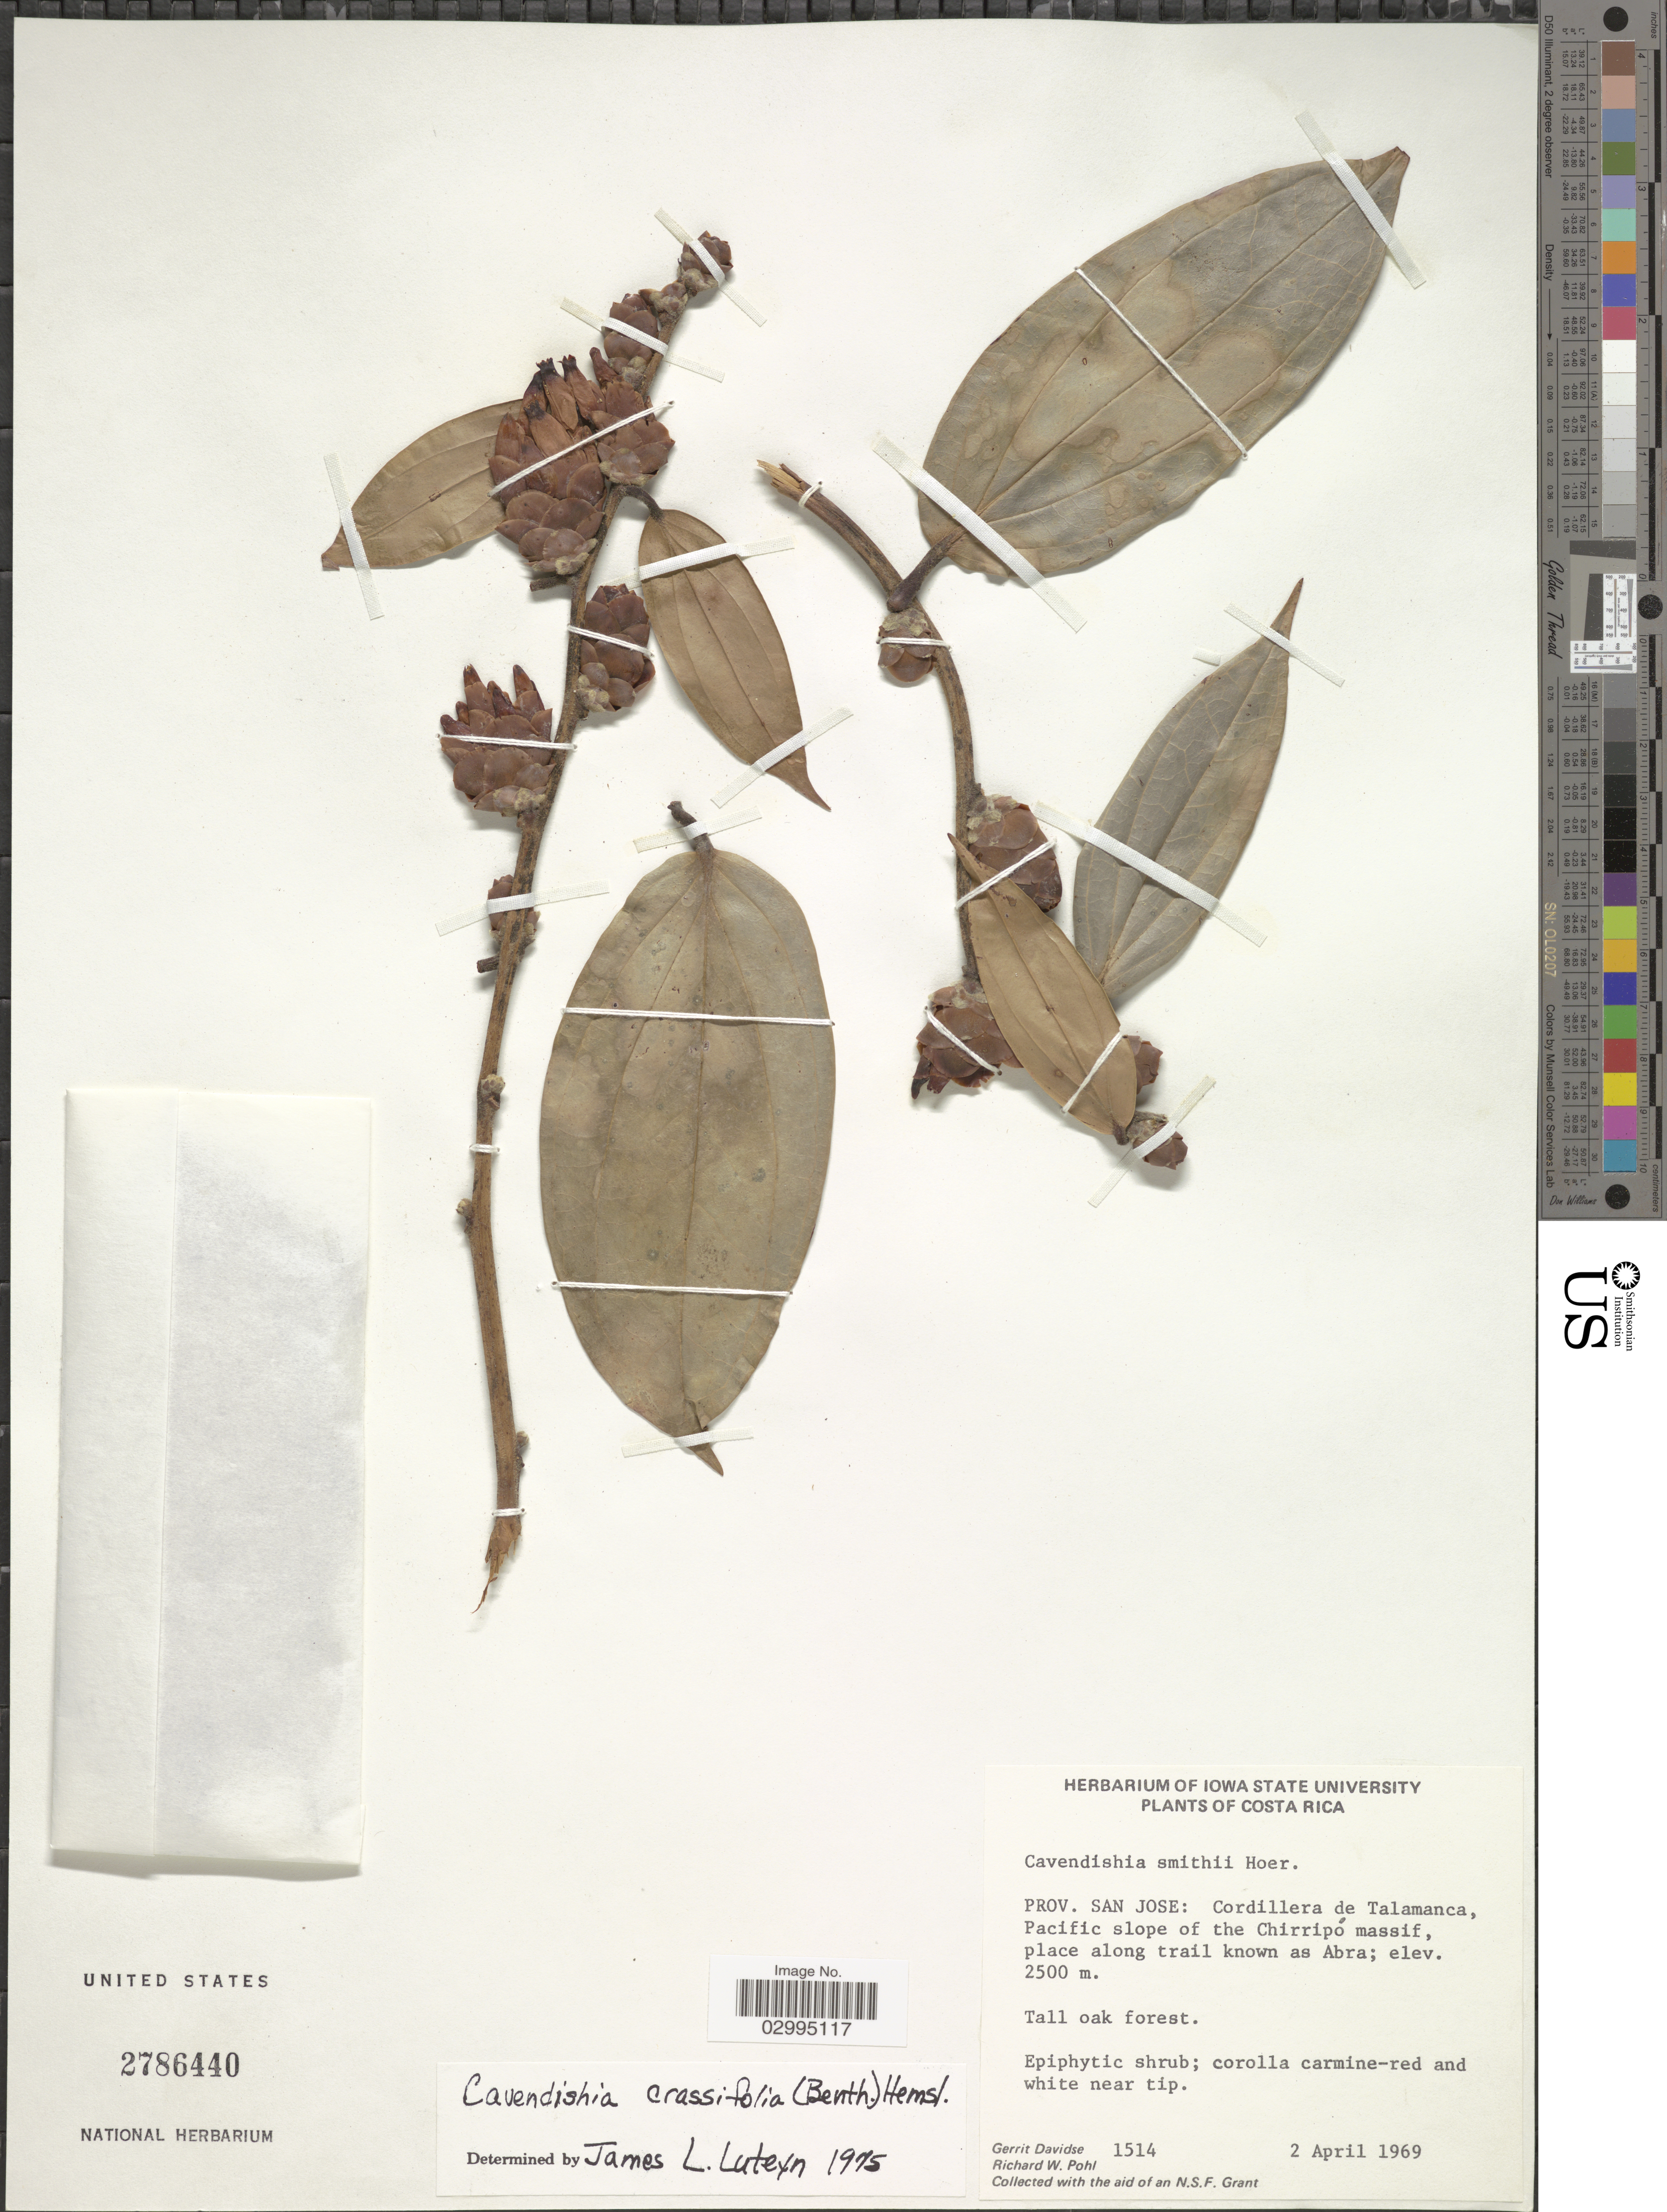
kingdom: Plantae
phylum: Tracheophyta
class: Magnoliopsida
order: Ericales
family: Ericaceae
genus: Cavendishia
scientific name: Cavendishia crassifolia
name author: (Benth.) Hemsl.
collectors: G. Davidse & R. W. Pohl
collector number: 1514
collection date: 1969-04-02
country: Costa Rica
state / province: San José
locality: Prov. San Jose: Cordillera de Talamanca, Pacific slope of the Chirripó massif, place along trail known as Abra.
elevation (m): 2500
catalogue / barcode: US 2786440